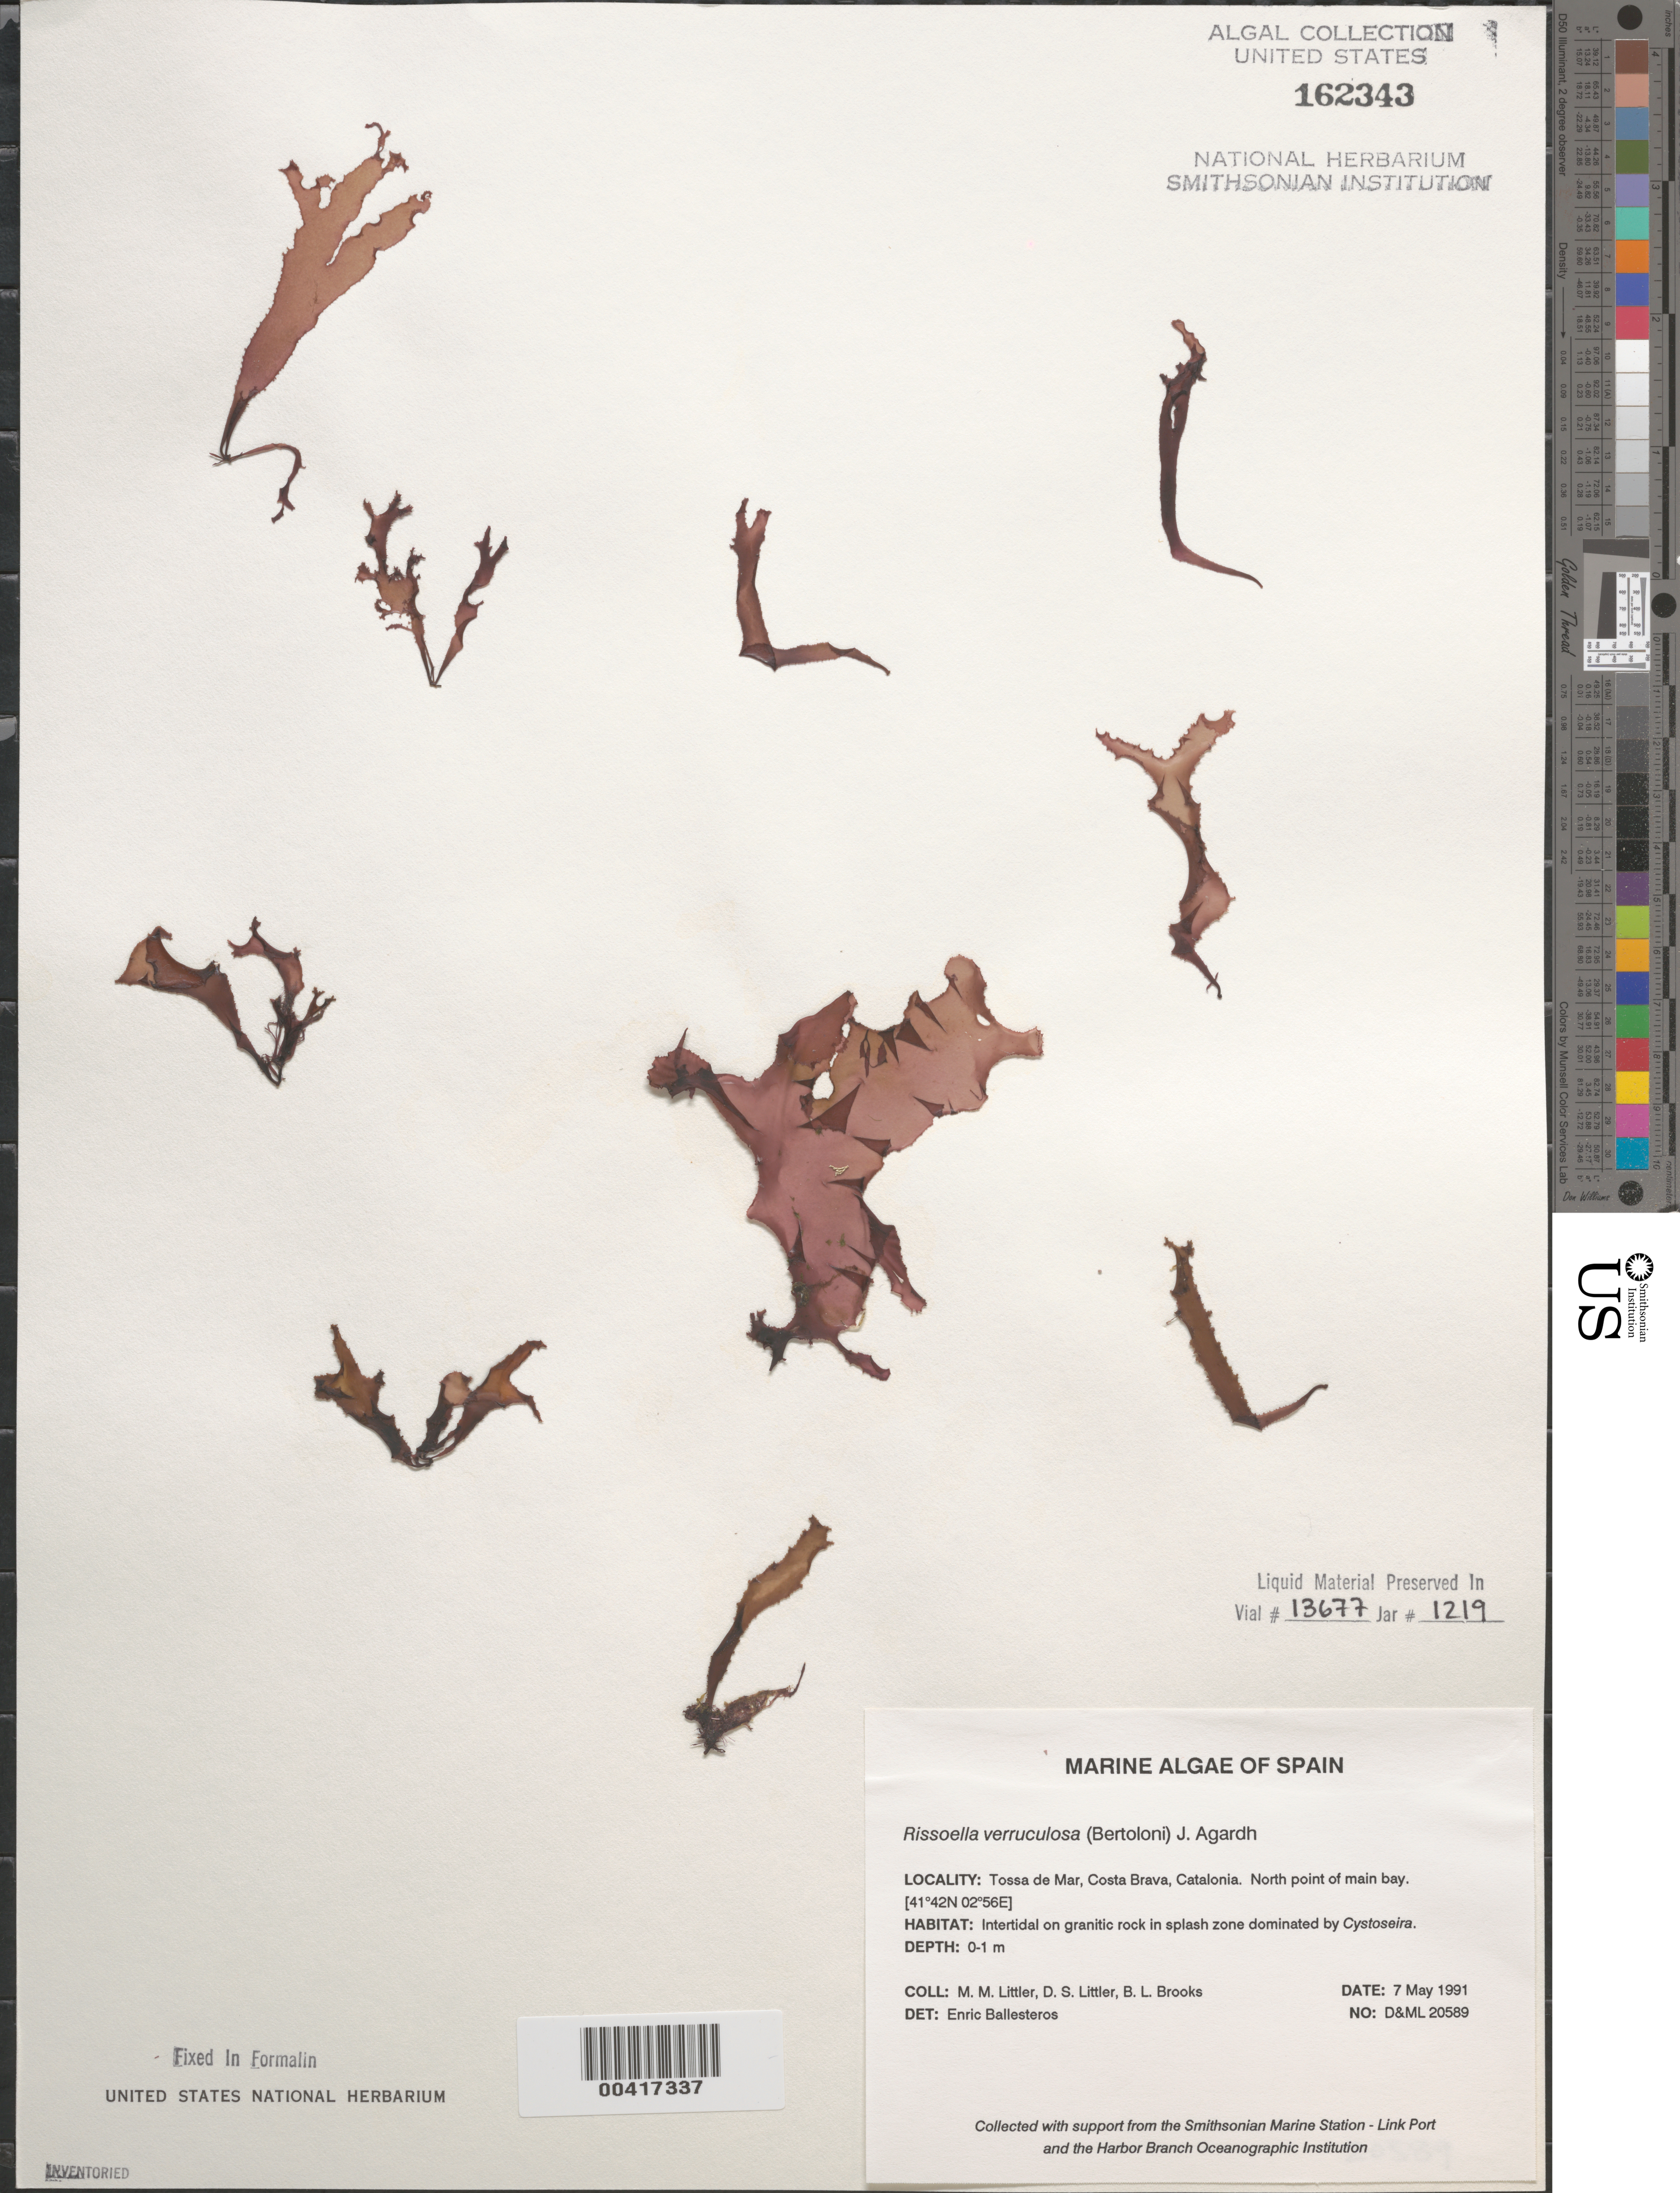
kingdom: Plantae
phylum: Rhodophyta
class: Florideophyceae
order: Gigartinales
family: Rissoellaceae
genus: Rissoella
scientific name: Rissoella verruculosa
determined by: Ballesteros, E.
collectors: M. M. Littler, D. S. Littler & B. Brooks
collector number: D&ML 20589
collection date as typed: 07 May 1991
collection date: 1991-05-07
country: Spain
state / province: Catalunya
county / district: Girona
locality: Tossa de mar, costa brava, catalonia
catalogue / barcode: US 162343